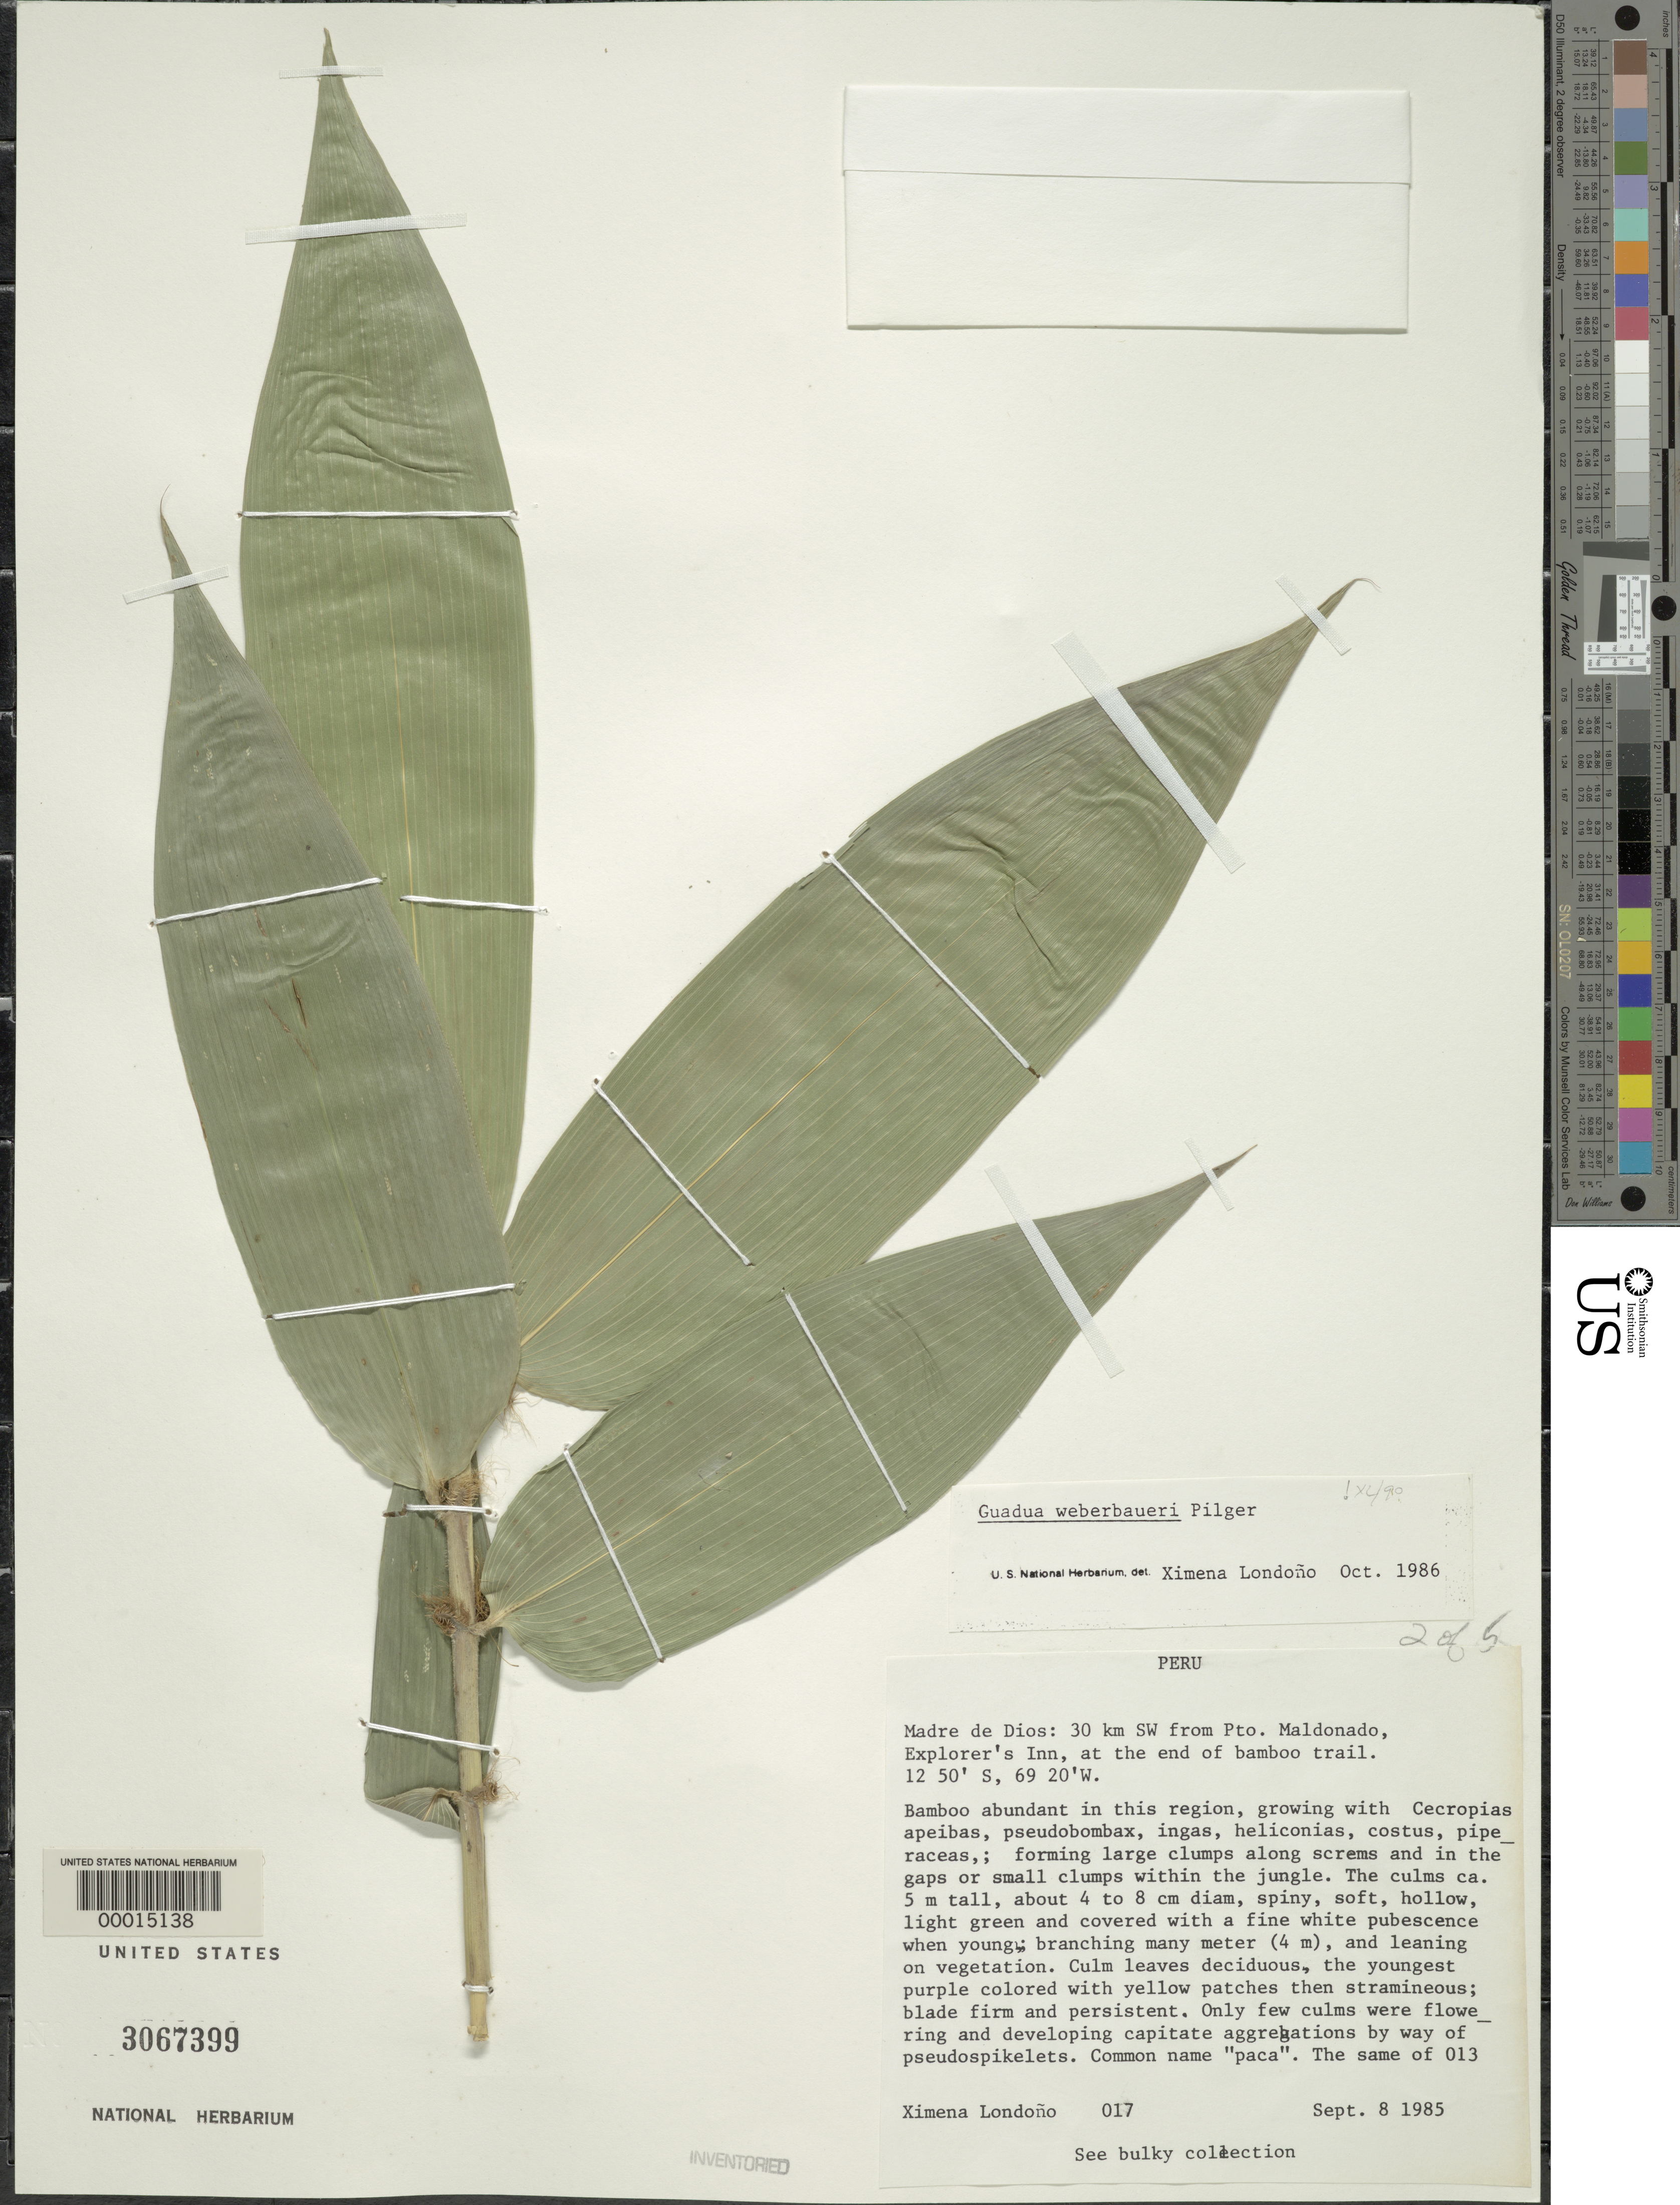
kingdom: Plantae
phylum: Tracheophyta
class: Liliopsida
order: Poales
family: Poaceae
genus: Guadua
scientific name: Guadua weberbaueri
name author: Pilg.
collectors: X. Londoño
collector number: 85-017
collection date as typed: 08 Sep 1985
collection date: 1985-09-08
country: Peru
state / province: Madre de Dios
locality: Maldonado, explorer's inn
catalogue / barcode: US 3067399